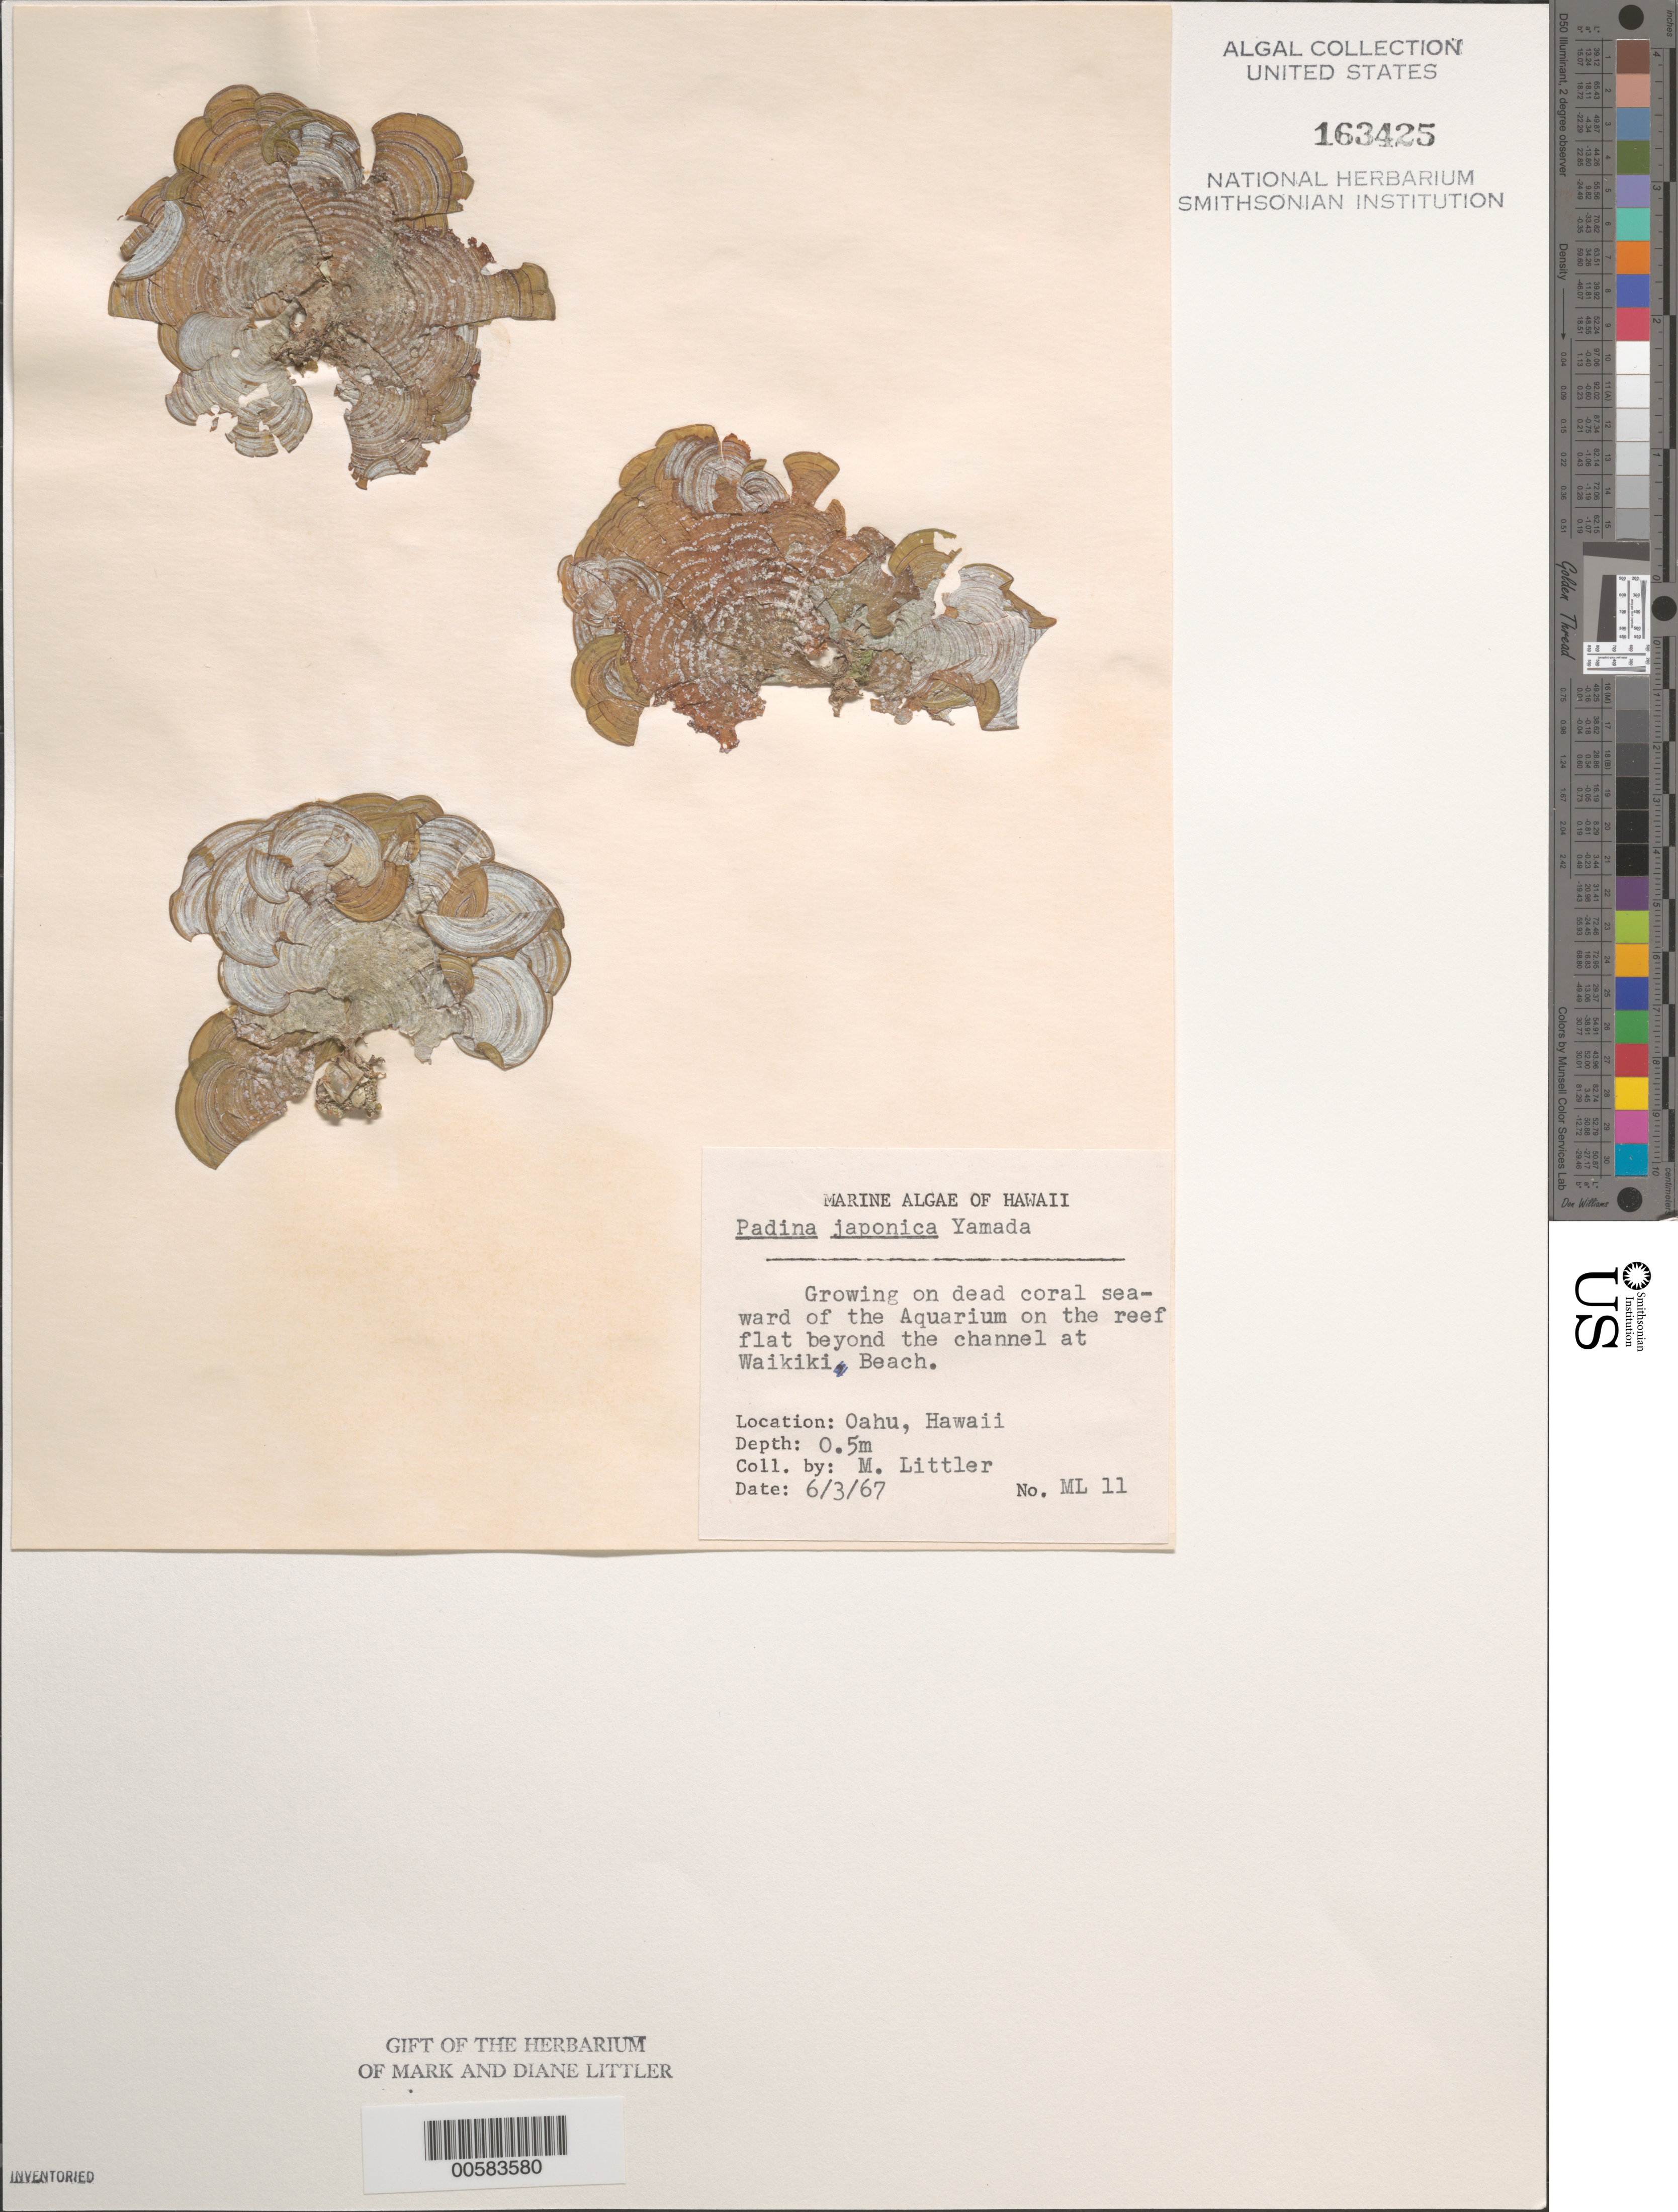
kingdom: Chromista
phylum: Ochrophyta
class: Phaeophyceae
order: Dictyotales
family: Dictyotaceae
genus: Padina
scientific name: Padina japonica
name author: Yamada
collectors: M. M. Littler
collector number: ML 11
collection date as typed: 03 Jun 1967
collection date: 1967-06-03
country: United States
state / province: Hawaii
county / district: Honolulu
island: Oahu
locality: Waikiki Beach near Aquarium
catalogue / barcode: US 163425